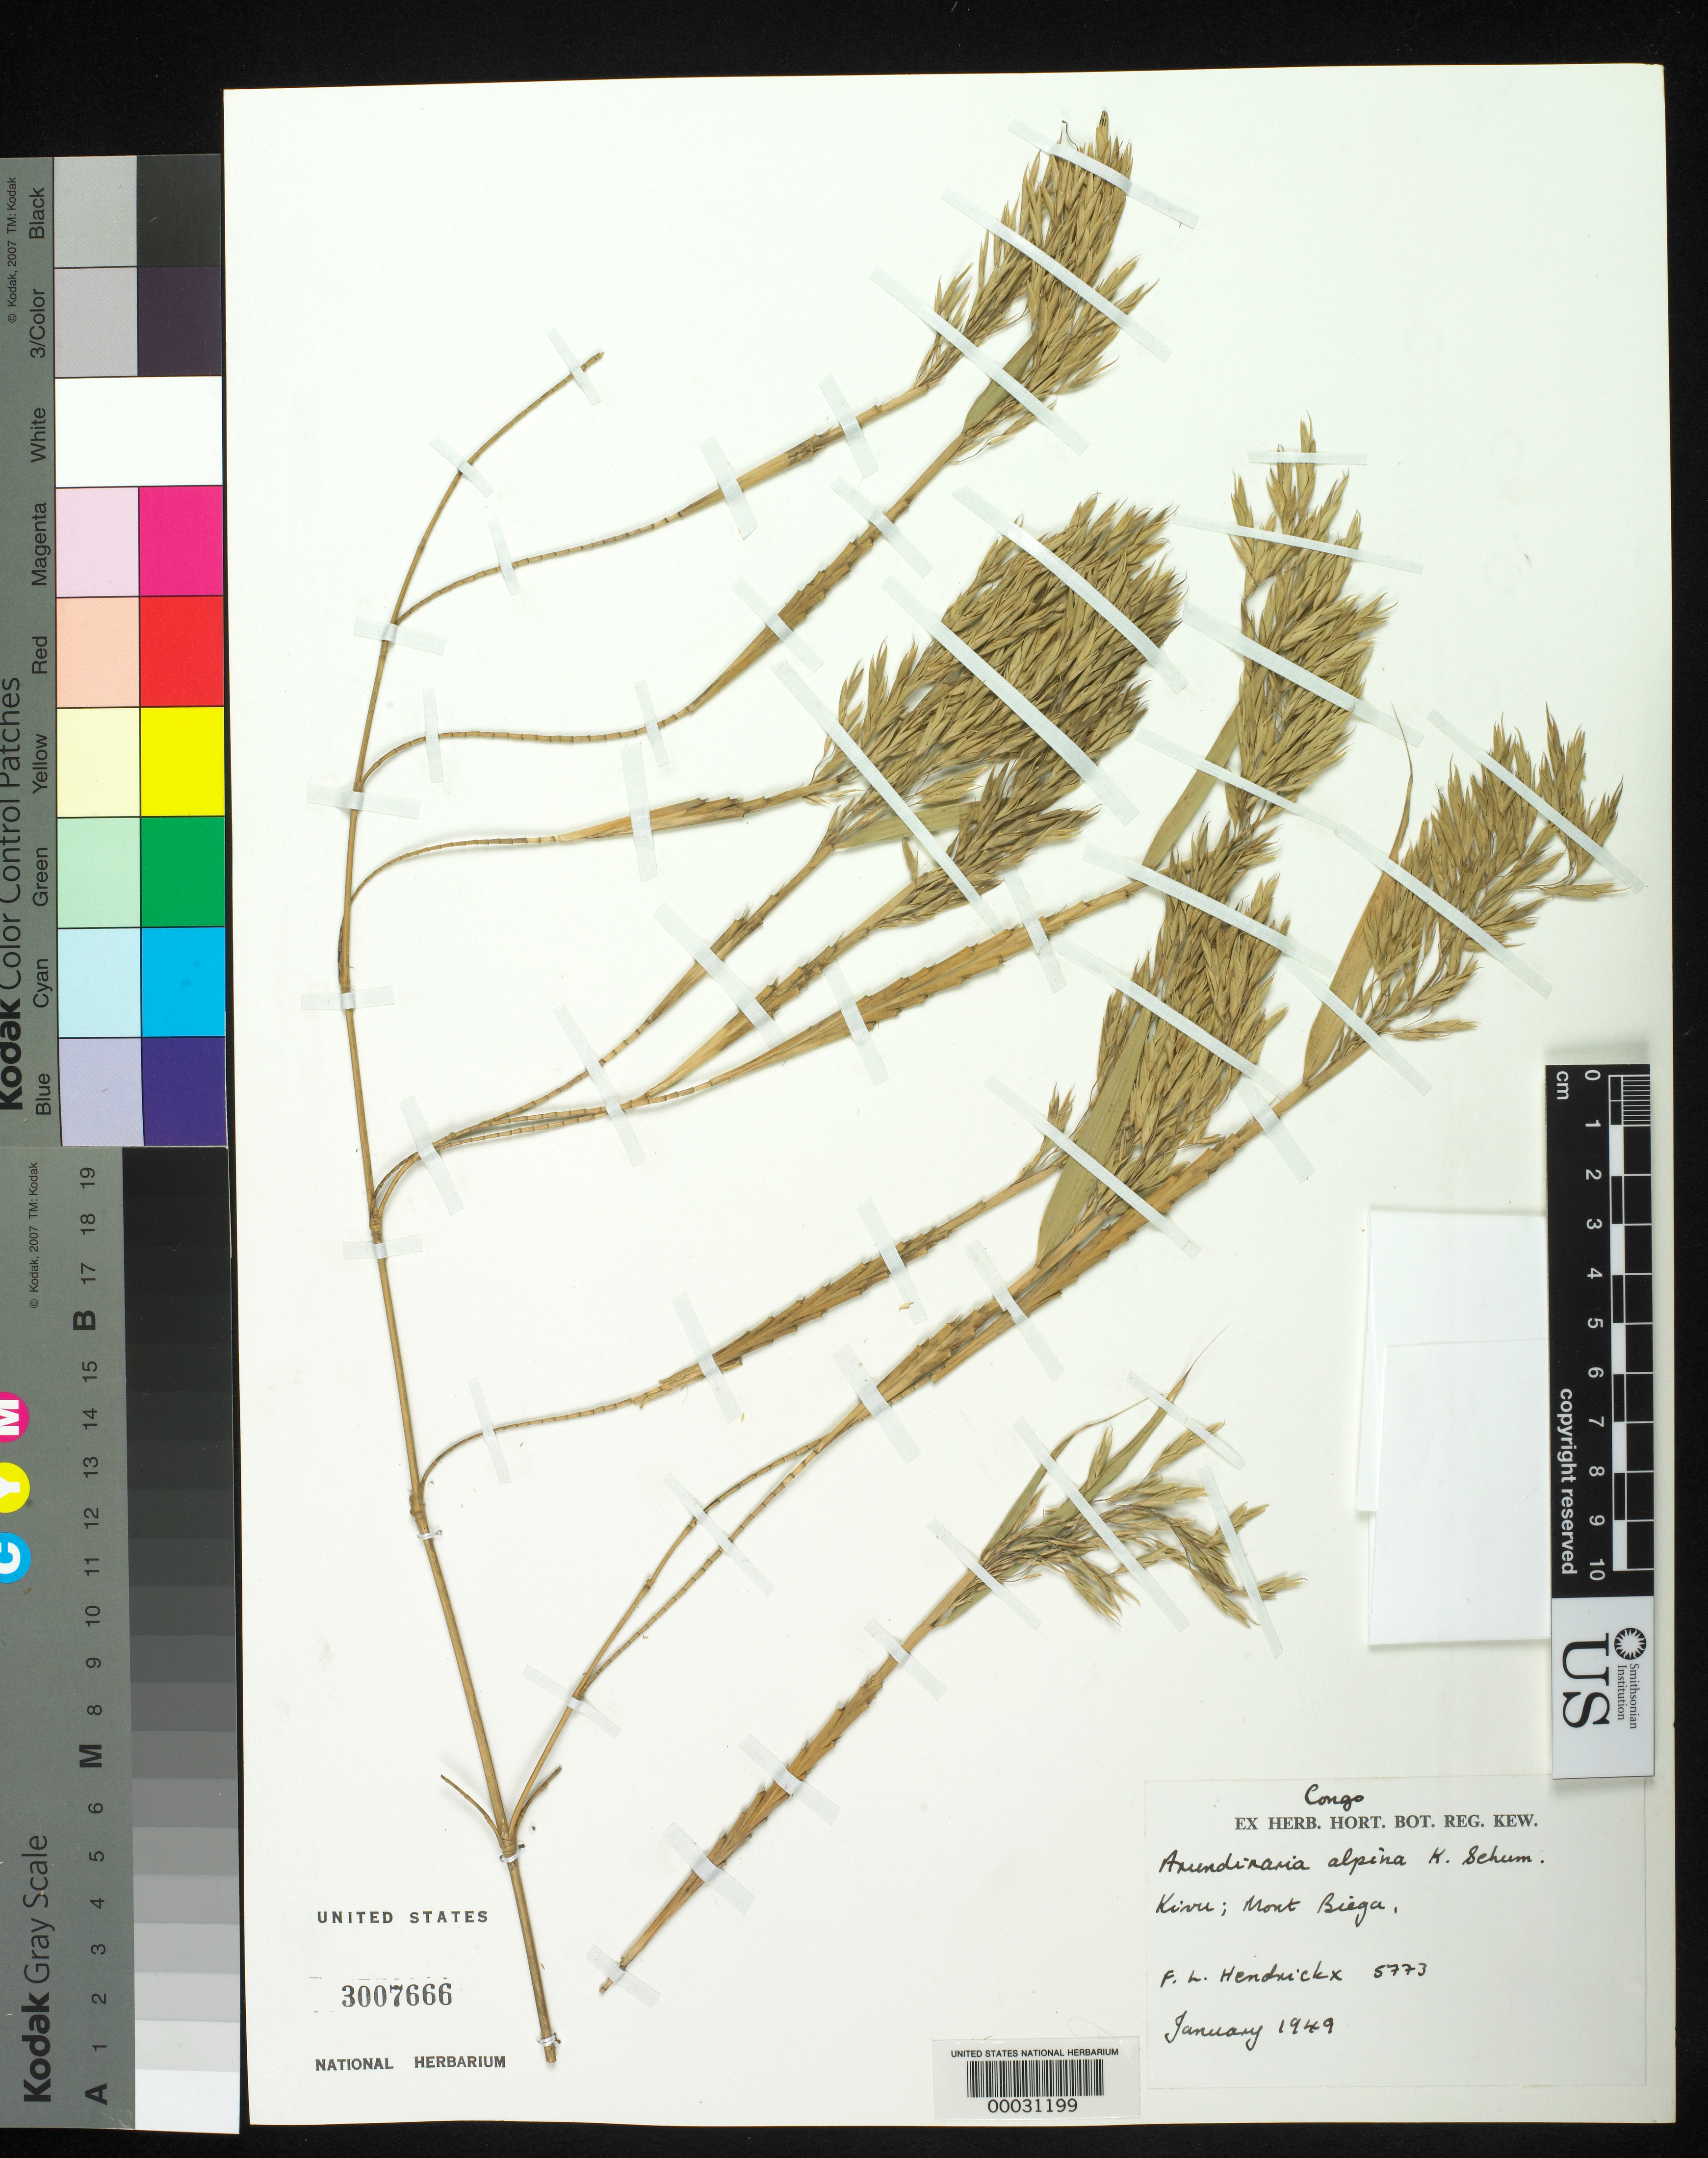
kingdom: Plantae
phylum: Tracheophyta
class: Liliopsida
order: Poales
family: Poaceae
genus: Oldeania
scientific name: Oldeania alpina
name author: (K. Schum.) Stapleton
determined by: Poaceae Reorganization Project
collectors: F. Hendrickx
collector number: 5773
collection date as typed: Jan 1949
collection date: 1949-01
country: Congo, Democratic Republic of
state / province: Sud-Kivu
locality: Kivu, Mont Biega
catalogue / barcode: US 3007666